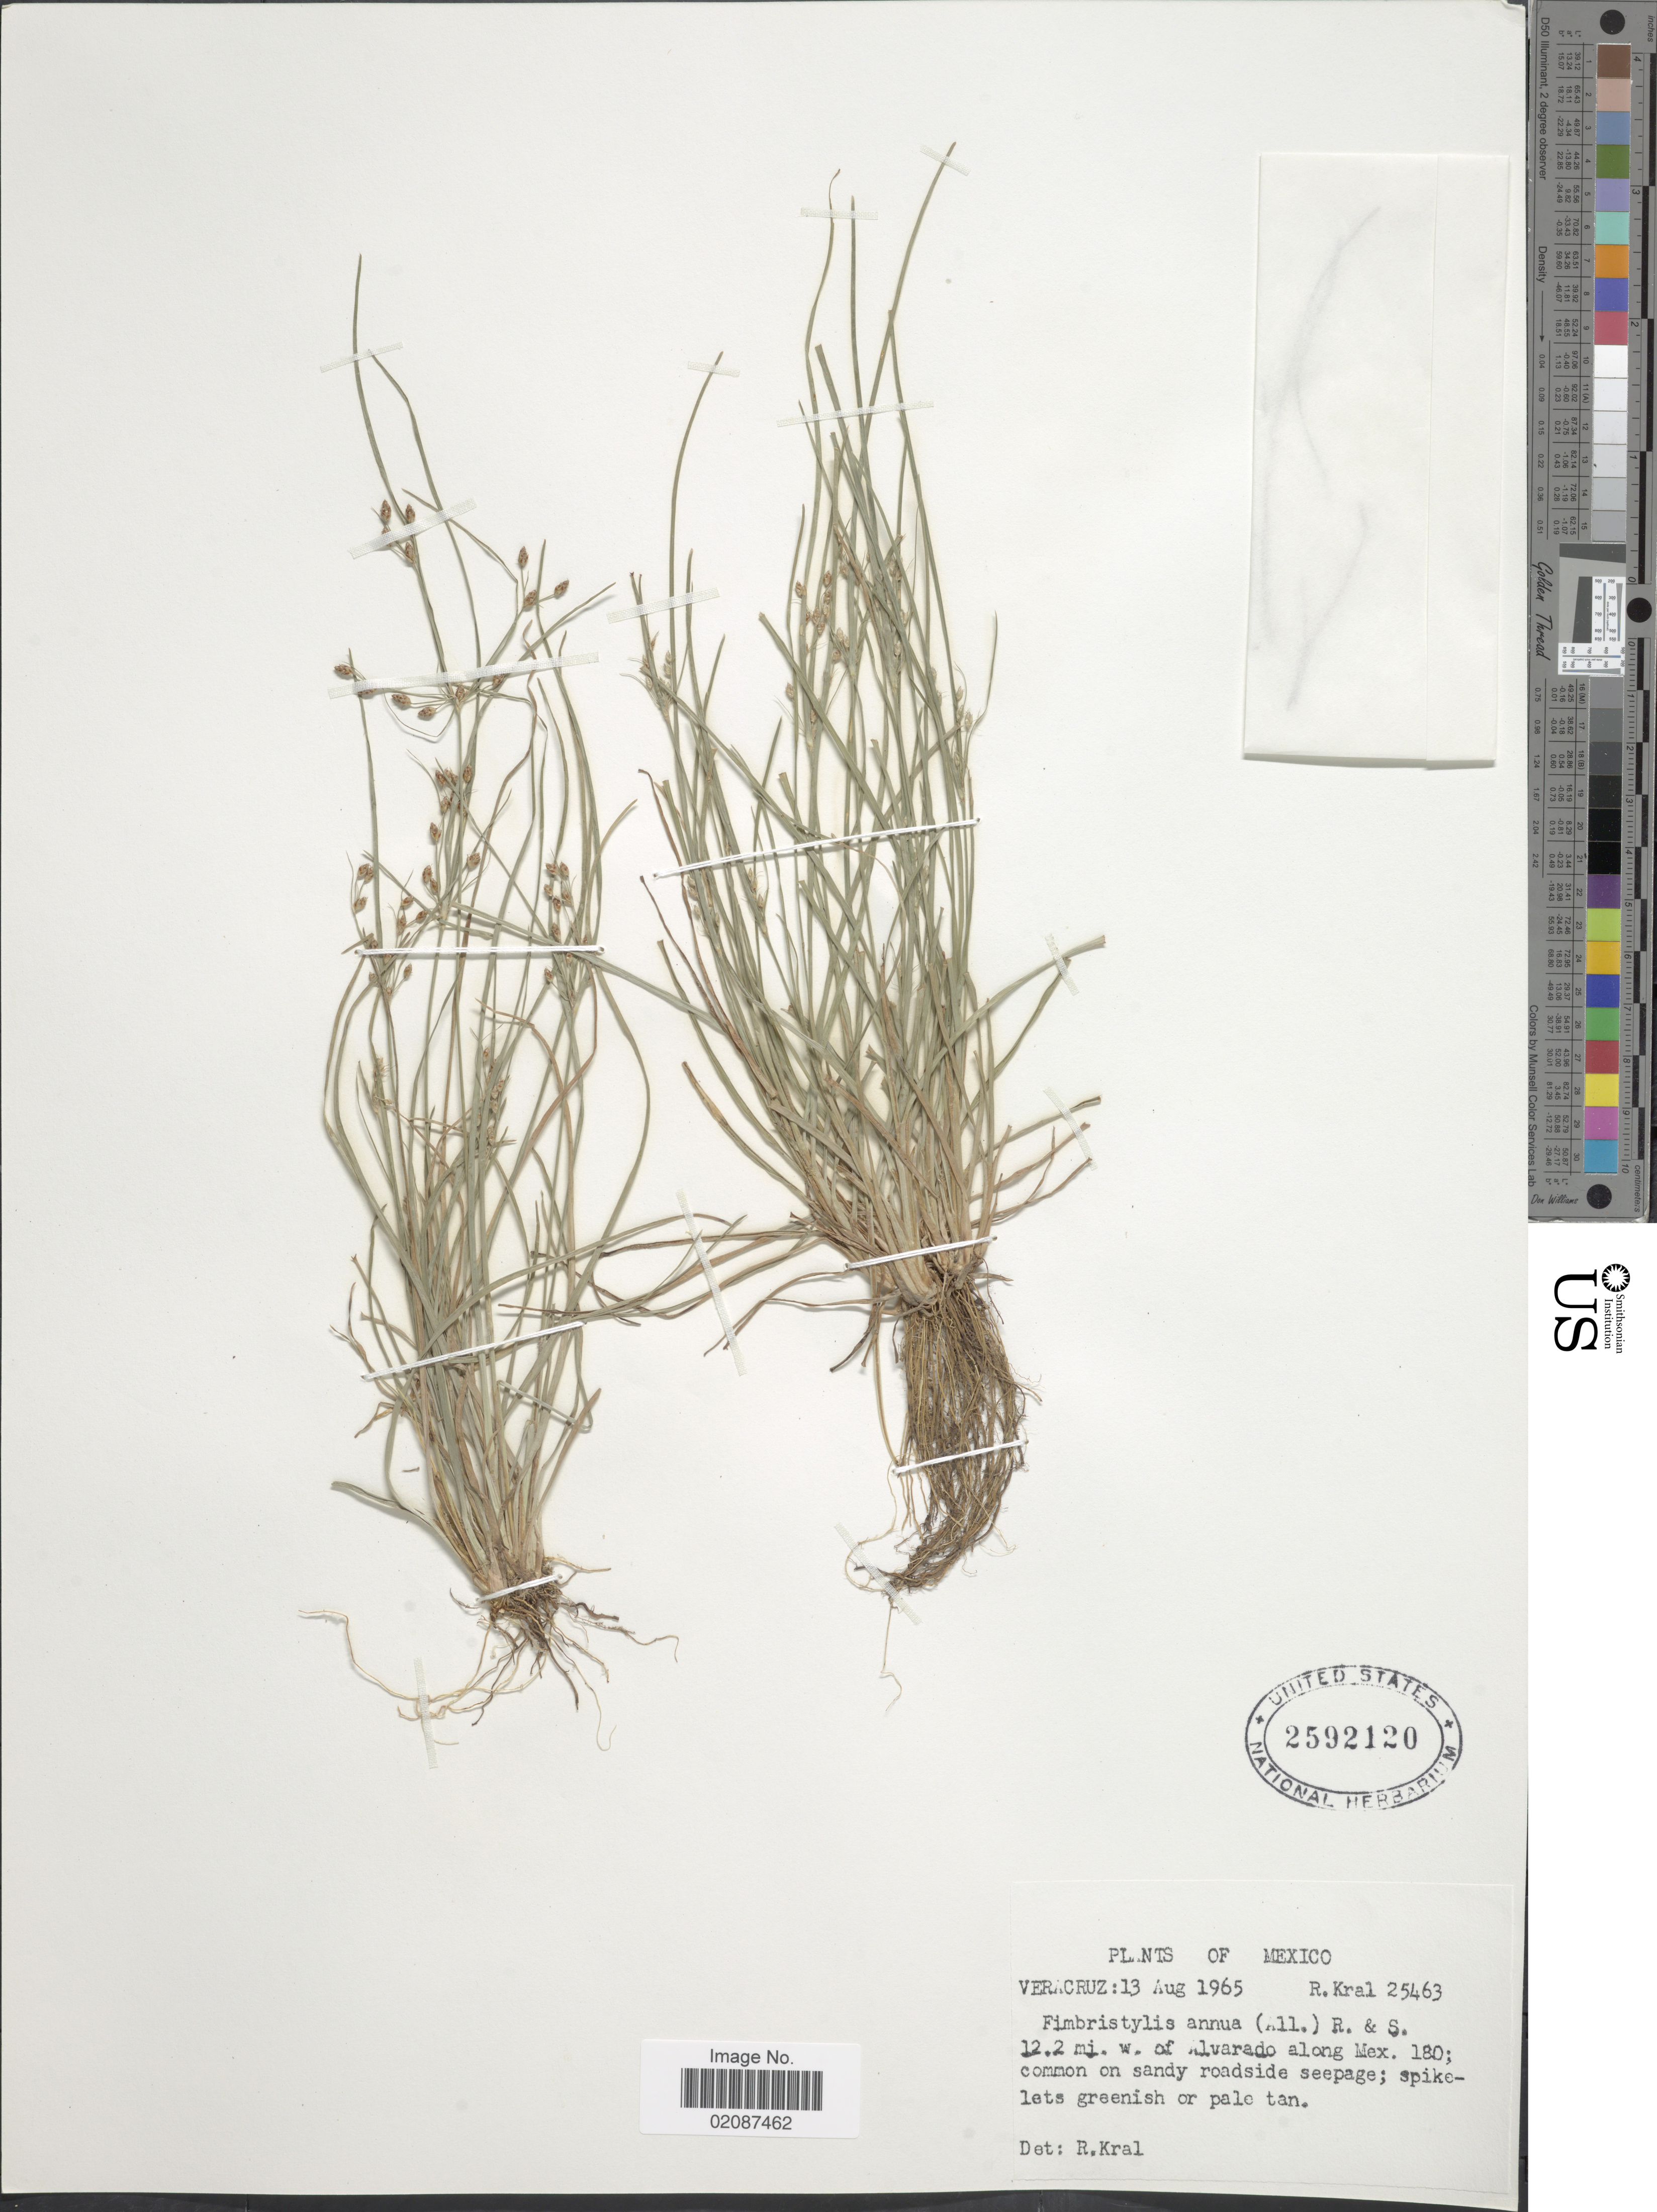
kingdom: Plantae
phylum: Tracheophyta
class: Liliopsida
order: Poales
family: Cyperaceae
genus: Fimbristylis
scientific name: Fimbristylis annua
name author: (All.) Roem. & Schult.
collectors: R. Kral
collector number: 25463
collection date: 1965-08-13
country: Mexico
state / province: Veracruz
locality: Veracruz, 12.2 mi. w. of Alvarado along Mex. 180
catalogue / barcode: US 2592120